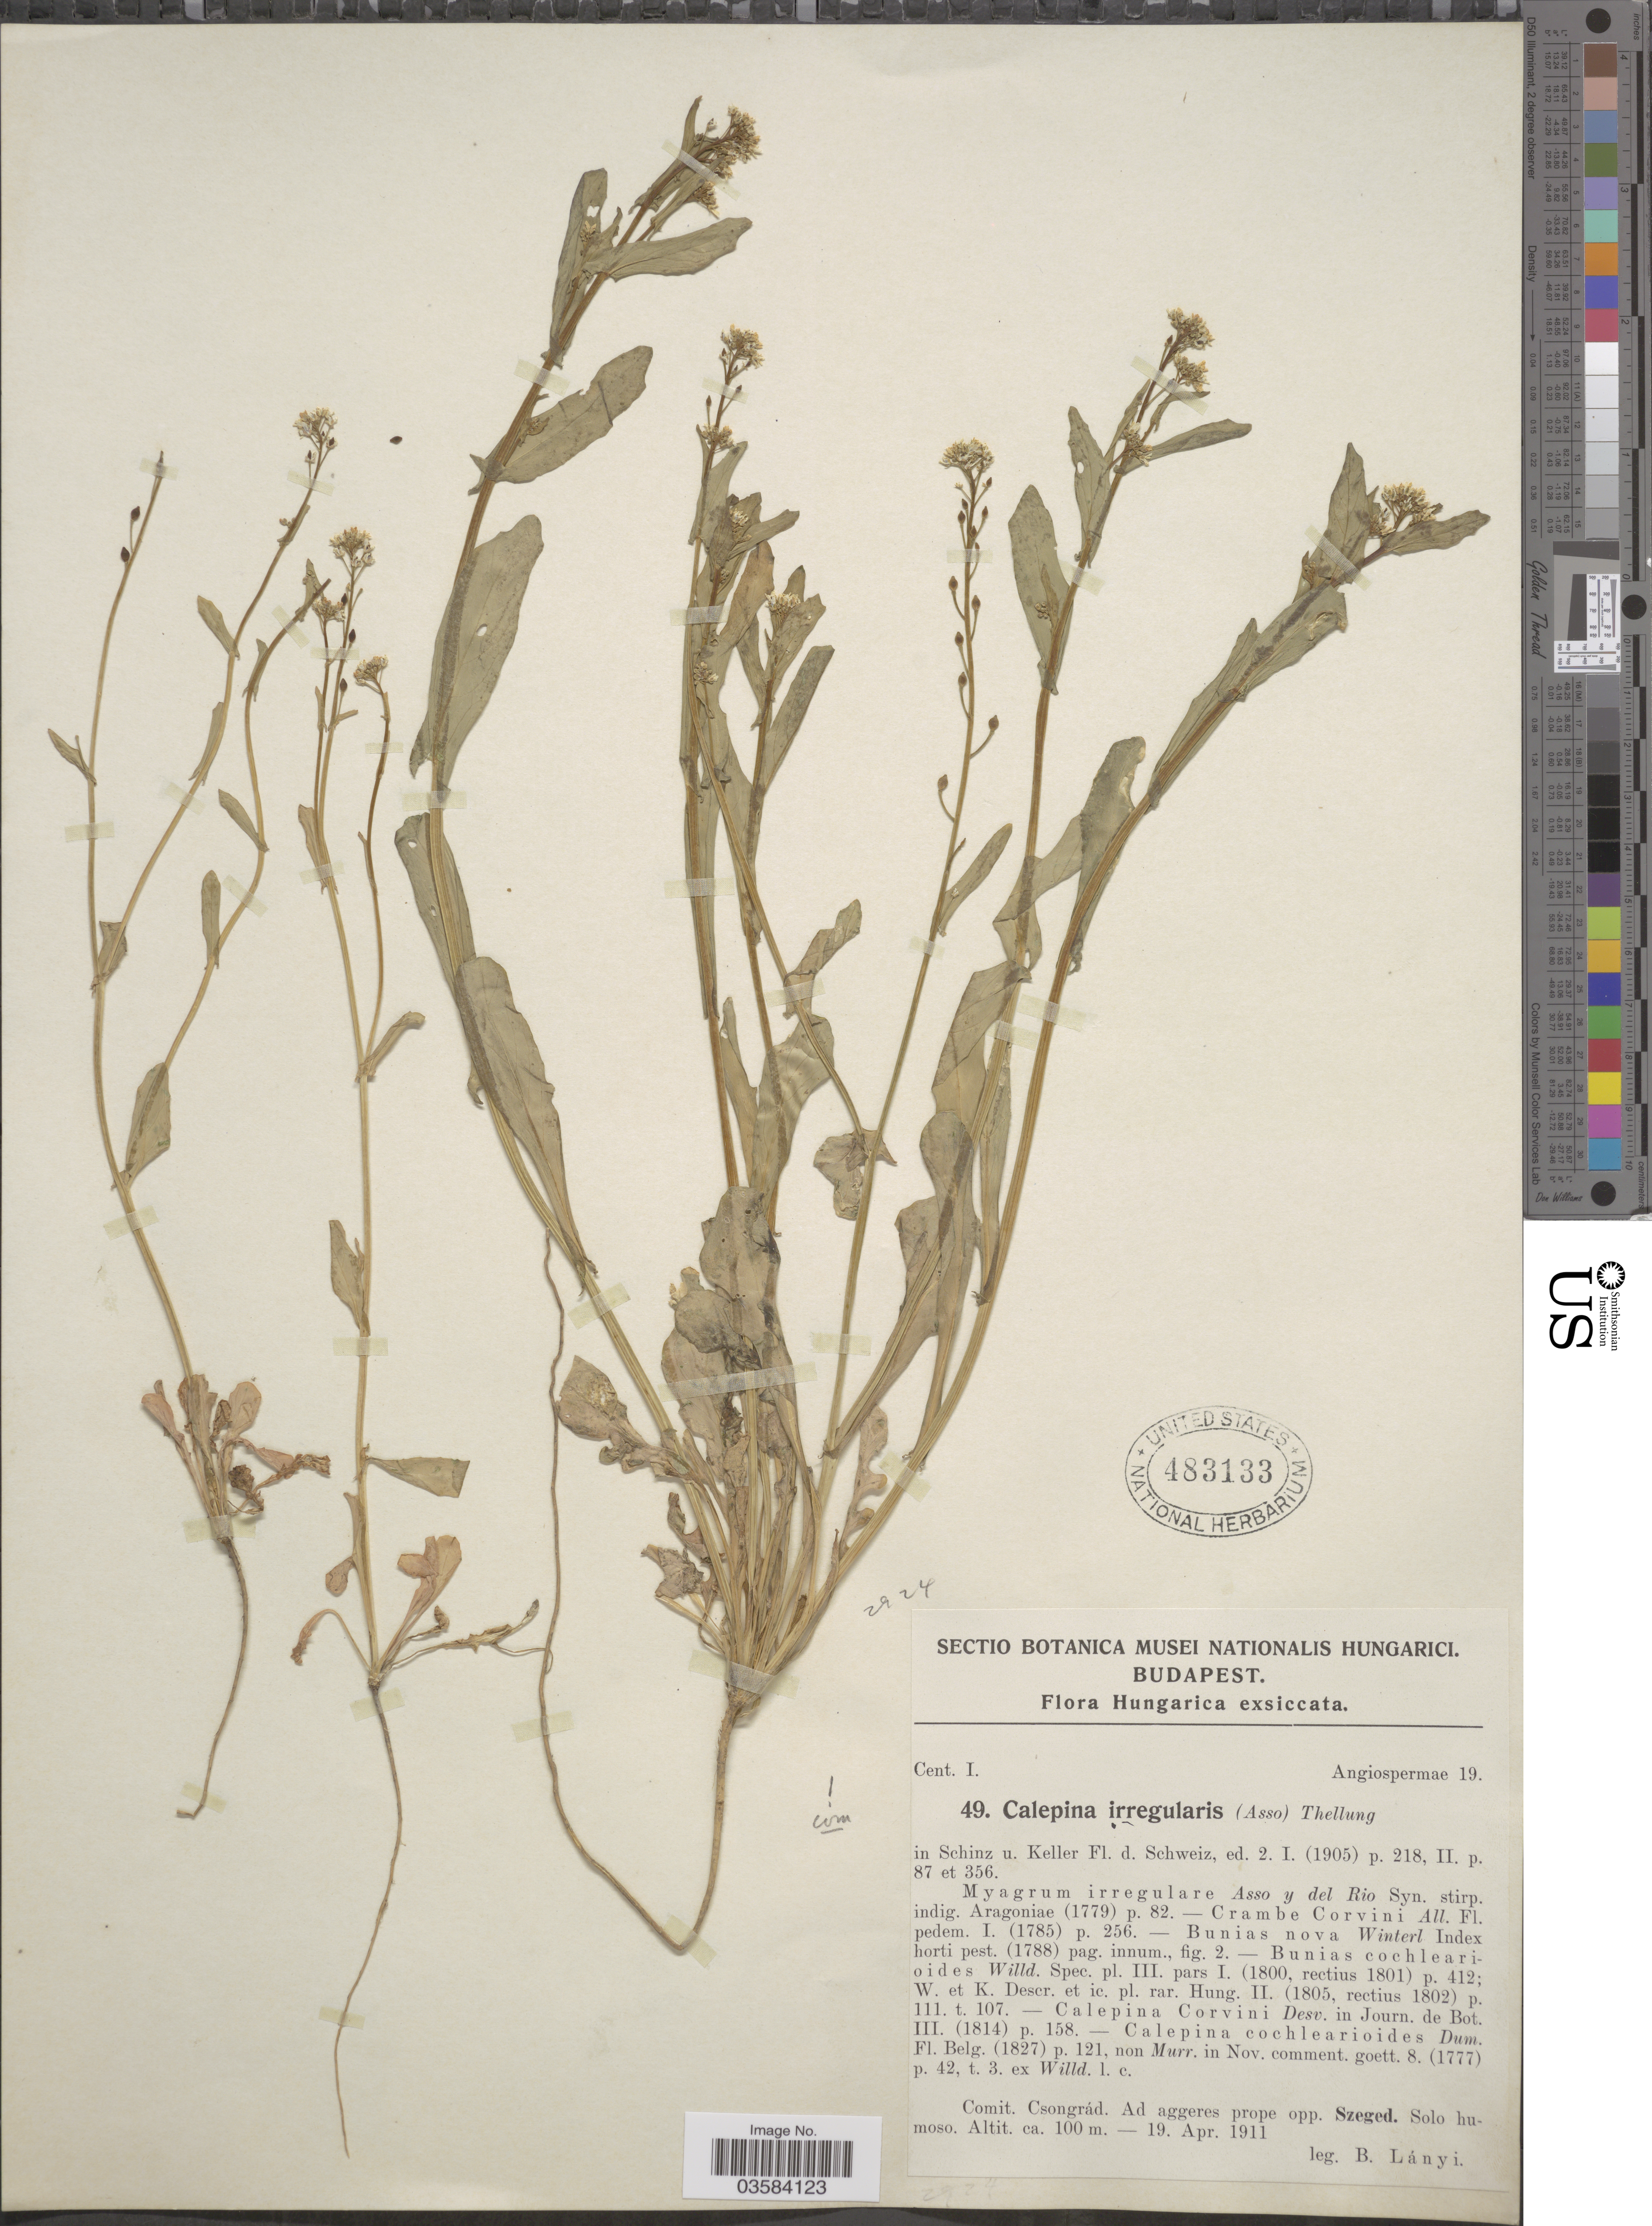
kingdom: Plantae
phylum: Tracheophyta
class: Magnoliopsida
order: Brassicales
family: Brassicaceae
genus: Calepina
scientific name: Calepina irregularis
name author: (Asso) Thell.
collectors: B. Lányi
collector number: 49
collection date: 1911-04-19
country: Hungary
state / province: Csongrád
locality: Comit. Csongrád. Ad aggeres prope opp. Szeged. Solo humoso.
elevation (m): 100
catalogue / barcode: US 483133